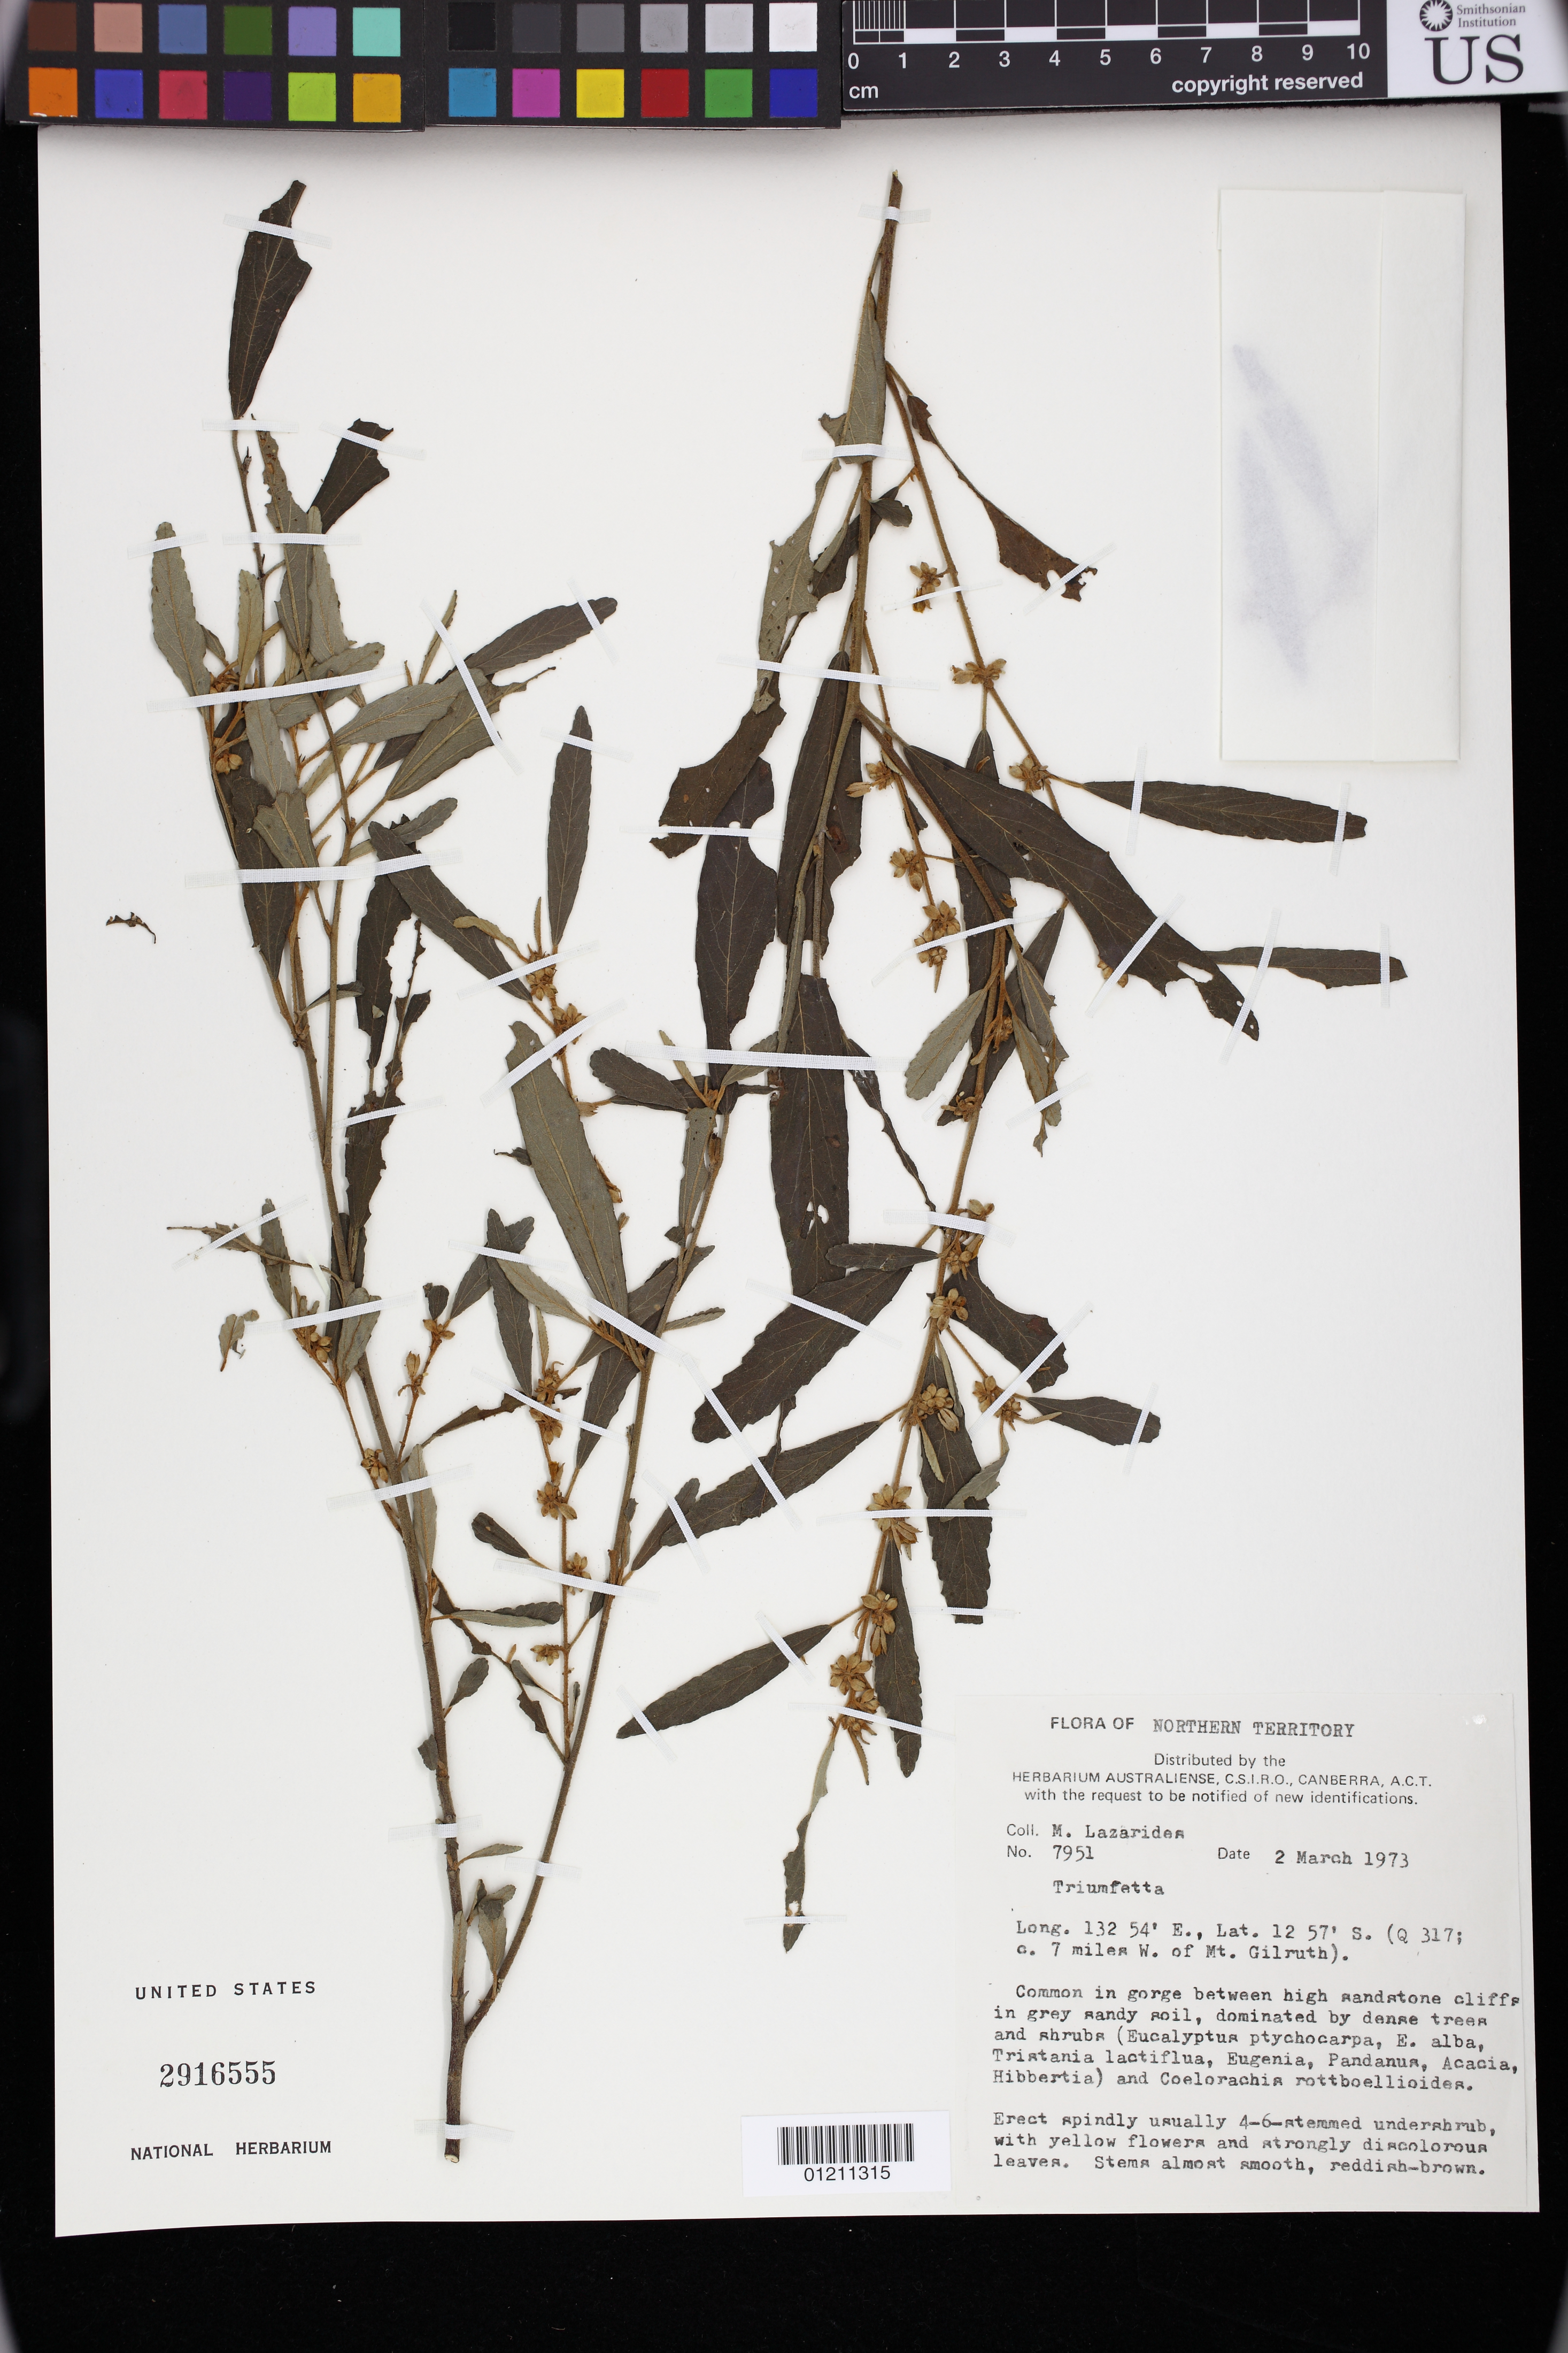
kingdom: Plantae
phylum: Tracheophyta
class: Magnoliopsida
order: Malvales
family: Malvaceae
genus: Triumfetta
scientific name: Triumfetta sp.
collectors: M. Lazarides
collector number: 7921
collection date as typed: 03 Feb 1973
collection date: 1973-02-03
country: Australia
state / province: Northern Territory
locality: Q 317, c. 7 miles W. of Mt. Gilruth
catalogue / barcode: US 2916555